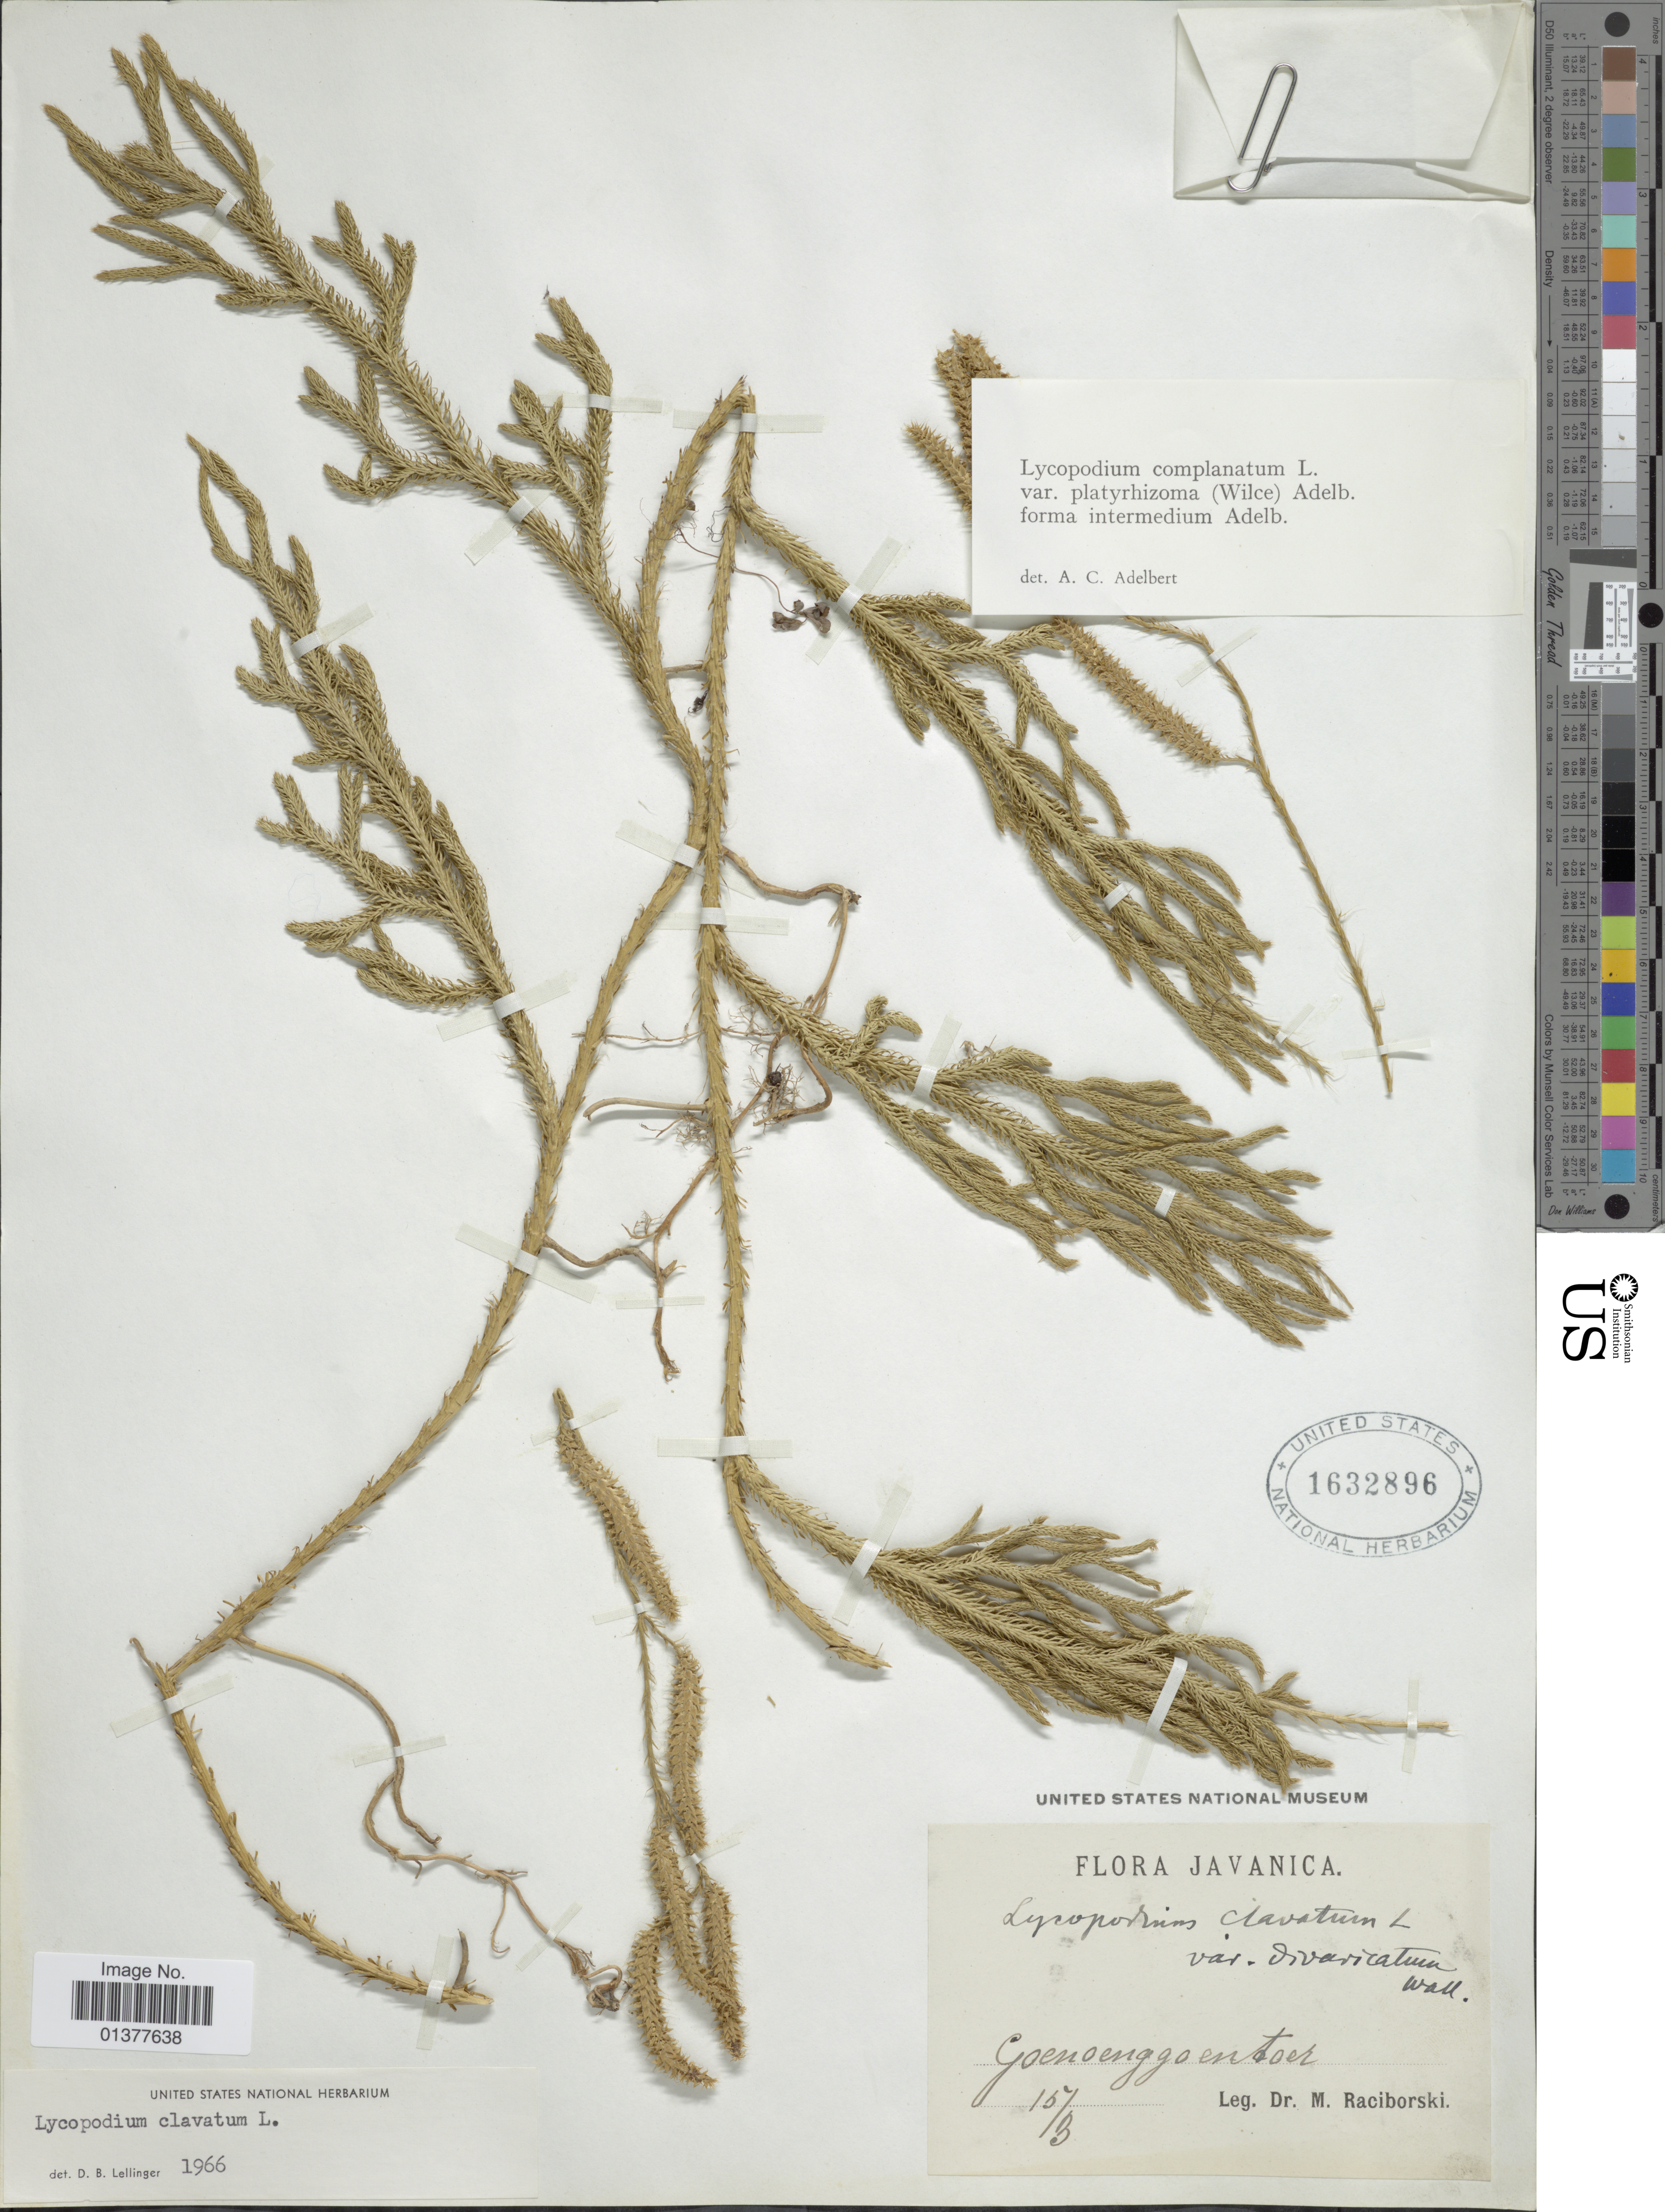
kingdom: Plantae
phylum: Tracheophyta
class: Lycopodiopsida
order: Lycopodiales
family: Lycopodiaceae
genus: Lycopodium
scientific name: Lycopodium clavatum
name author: L.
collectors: M. Raciborski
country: Indonesia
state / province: Java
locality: Goenoenggoentoer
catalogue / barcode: US 1632896